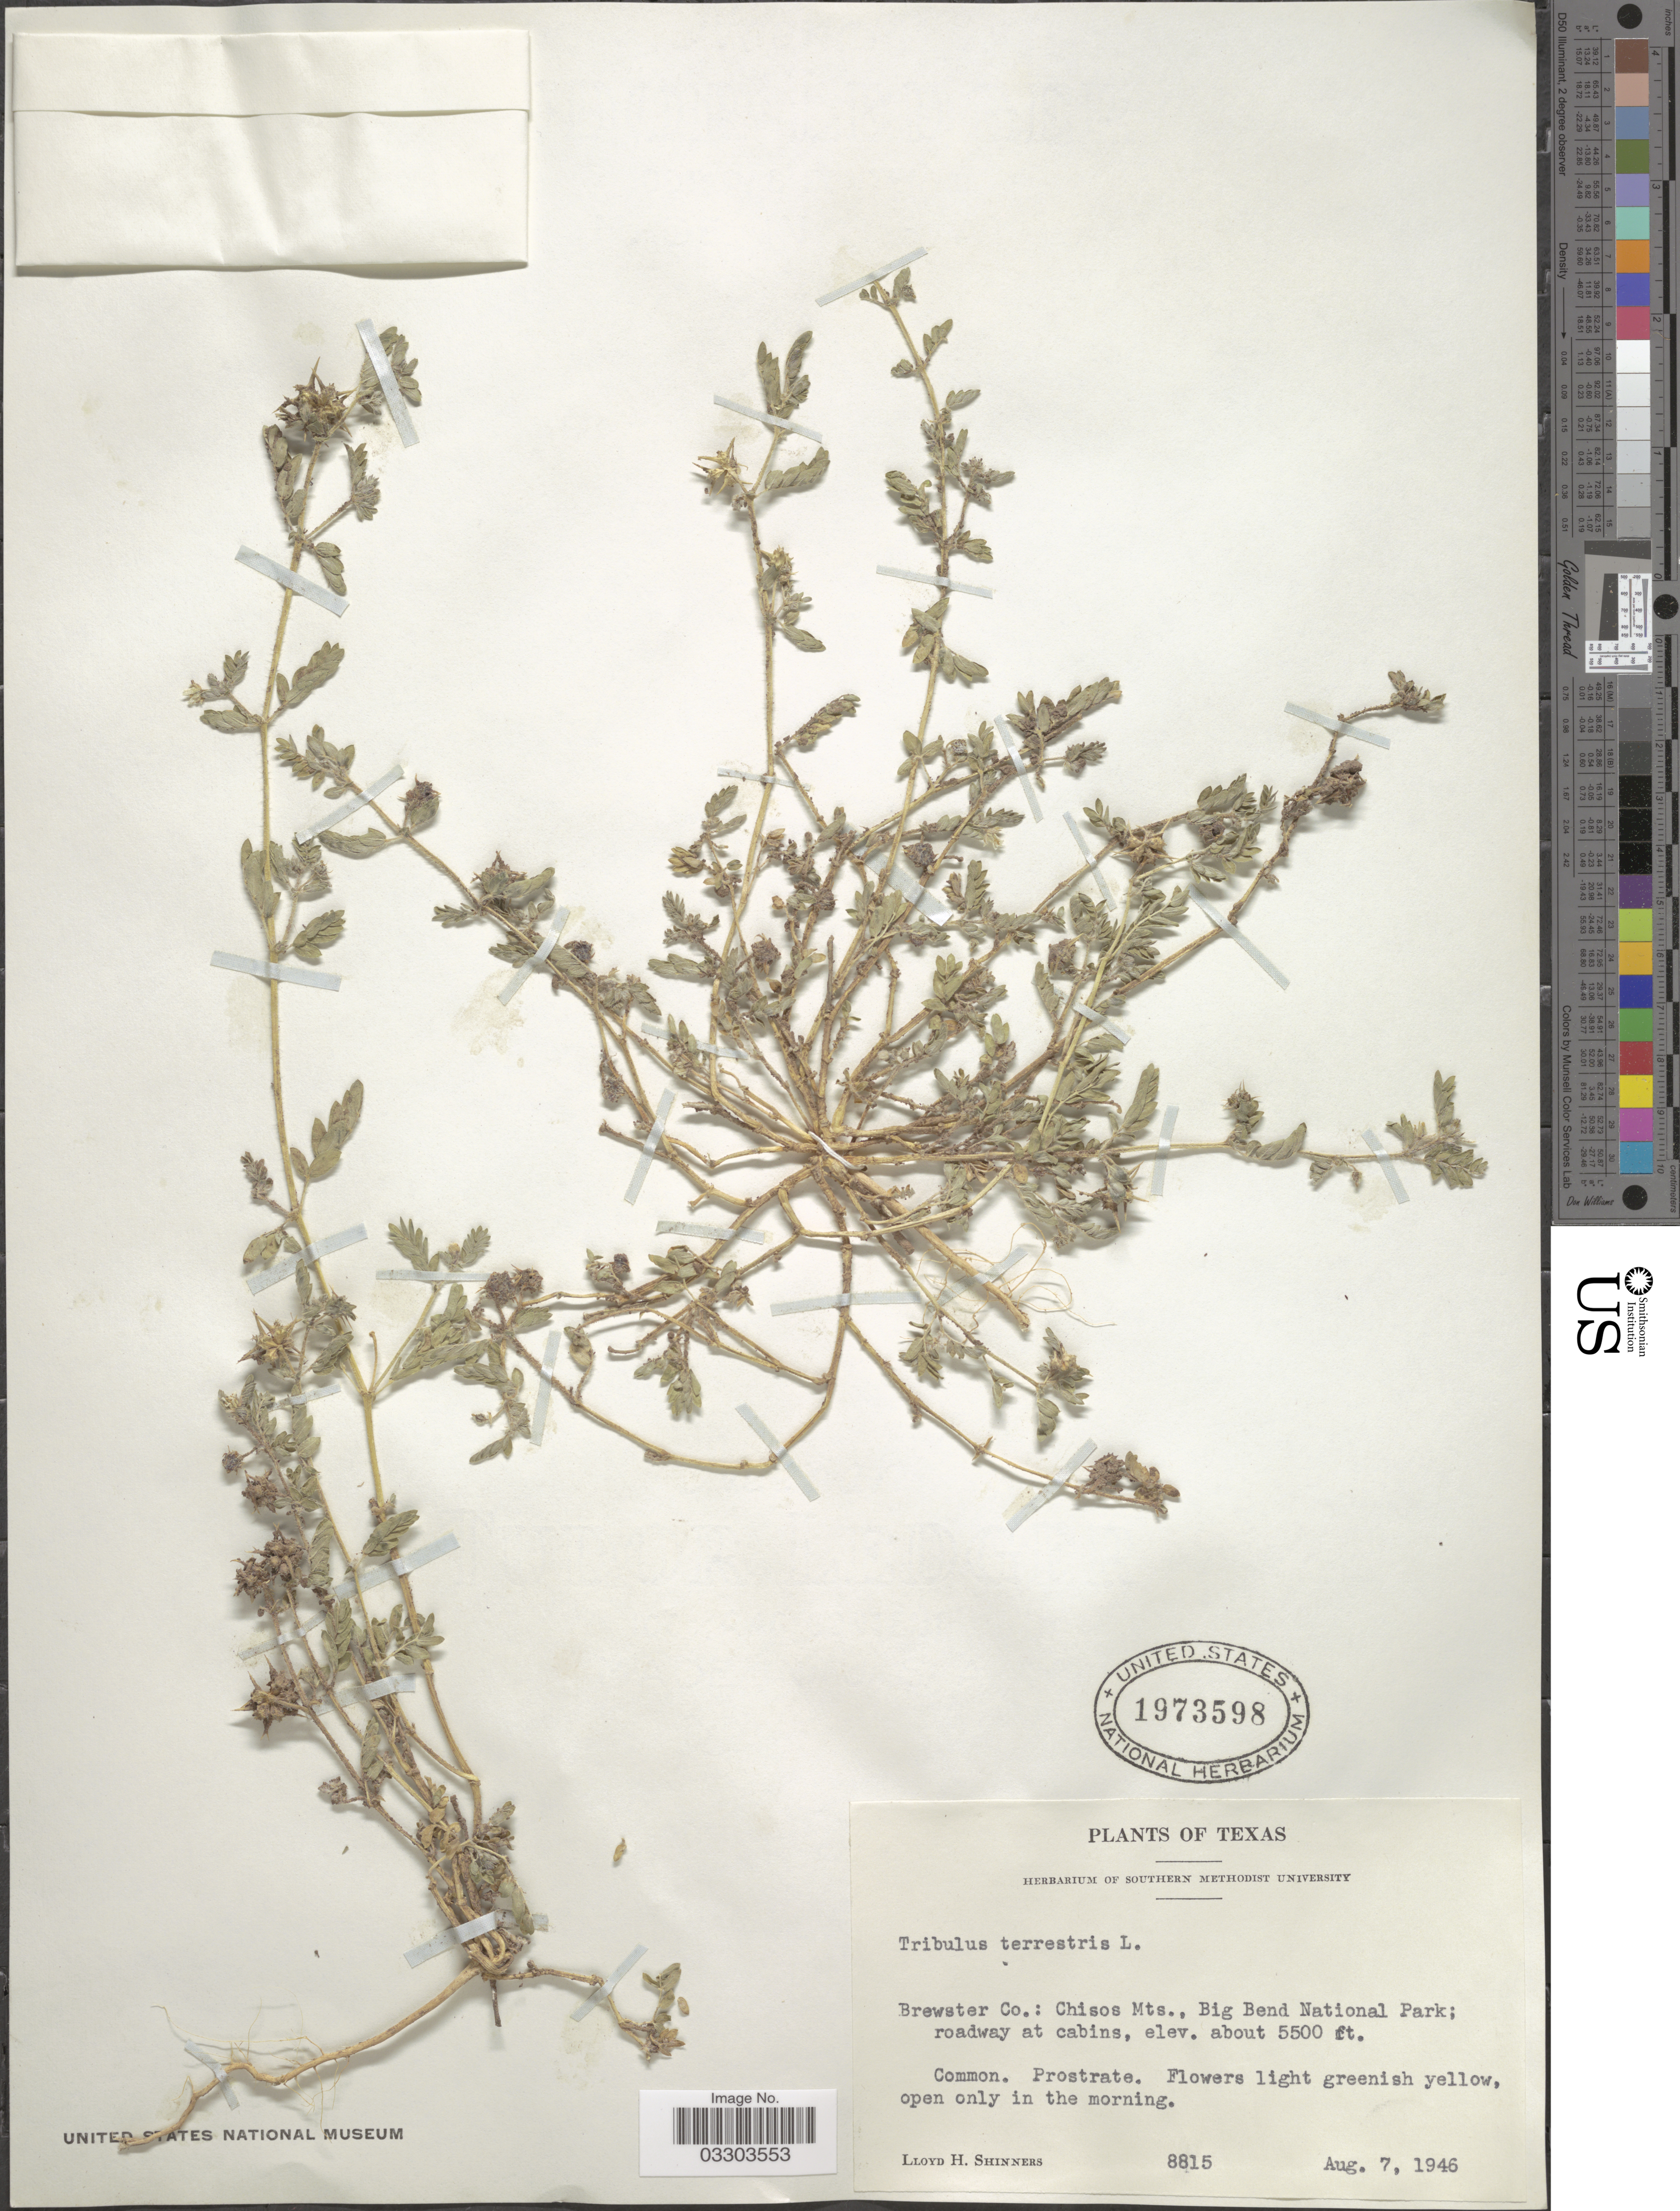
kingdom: Plantae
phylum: Tracheophyta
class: Magnoliopsida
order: Zygophyllales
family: Zygophyllaceae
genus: Tribulus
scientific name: Tribulus terrestris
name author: L.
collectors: L. H. Shinners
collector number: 8815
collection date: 1946-08-07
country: United States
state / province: Texas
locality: Brewster Co.: Chisos Mts., Big Bend National Park; roadway at cabins.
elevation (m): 1676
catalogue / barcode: US 1973598